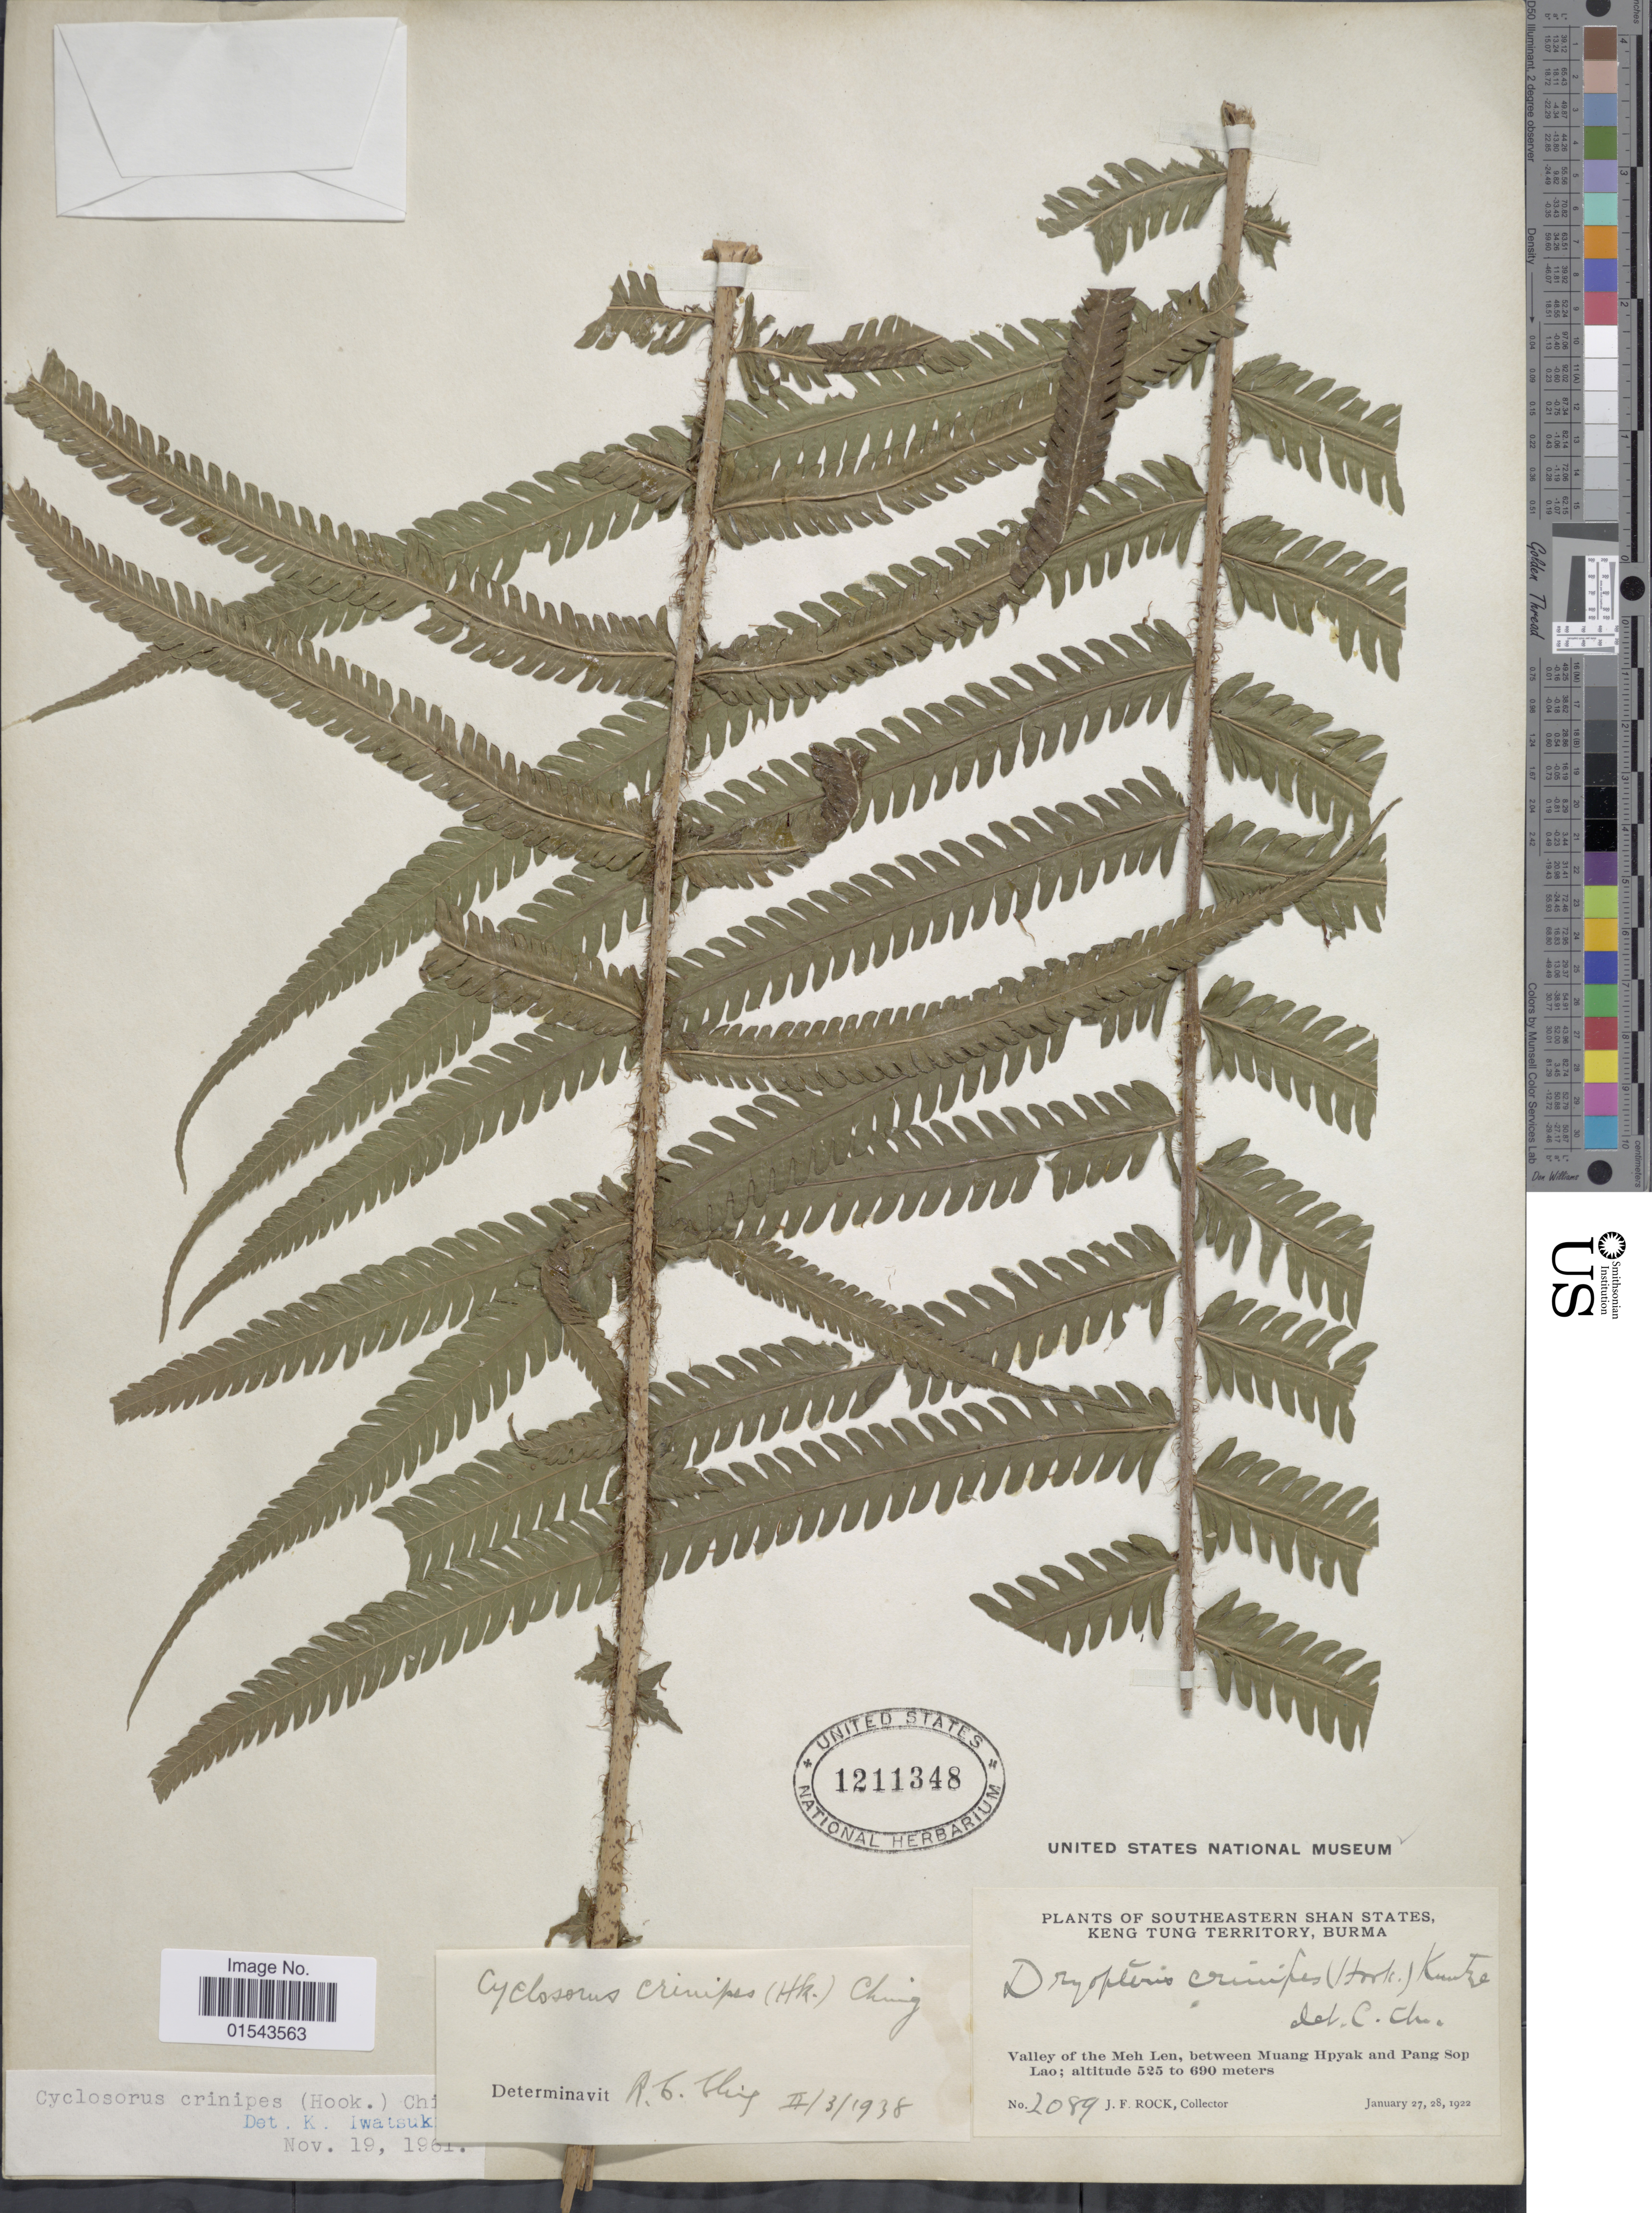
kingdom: Plantae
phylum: Tracheophyta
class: Polypodiopsida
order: Polypodiales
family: Thelypteridaceae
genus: Christella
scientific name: Christella crinipes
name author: (Hook.) Holttum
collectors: J. Rock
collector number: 2089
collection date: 1922-01-27/1922-01-28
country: Myanmar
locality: Southeastern Shan States, Keng Tung Territory, Burma. Valley of the Meh Len, between Muang Hpyak and Pang Sop Lao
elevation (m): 525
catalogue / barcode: US 1211348